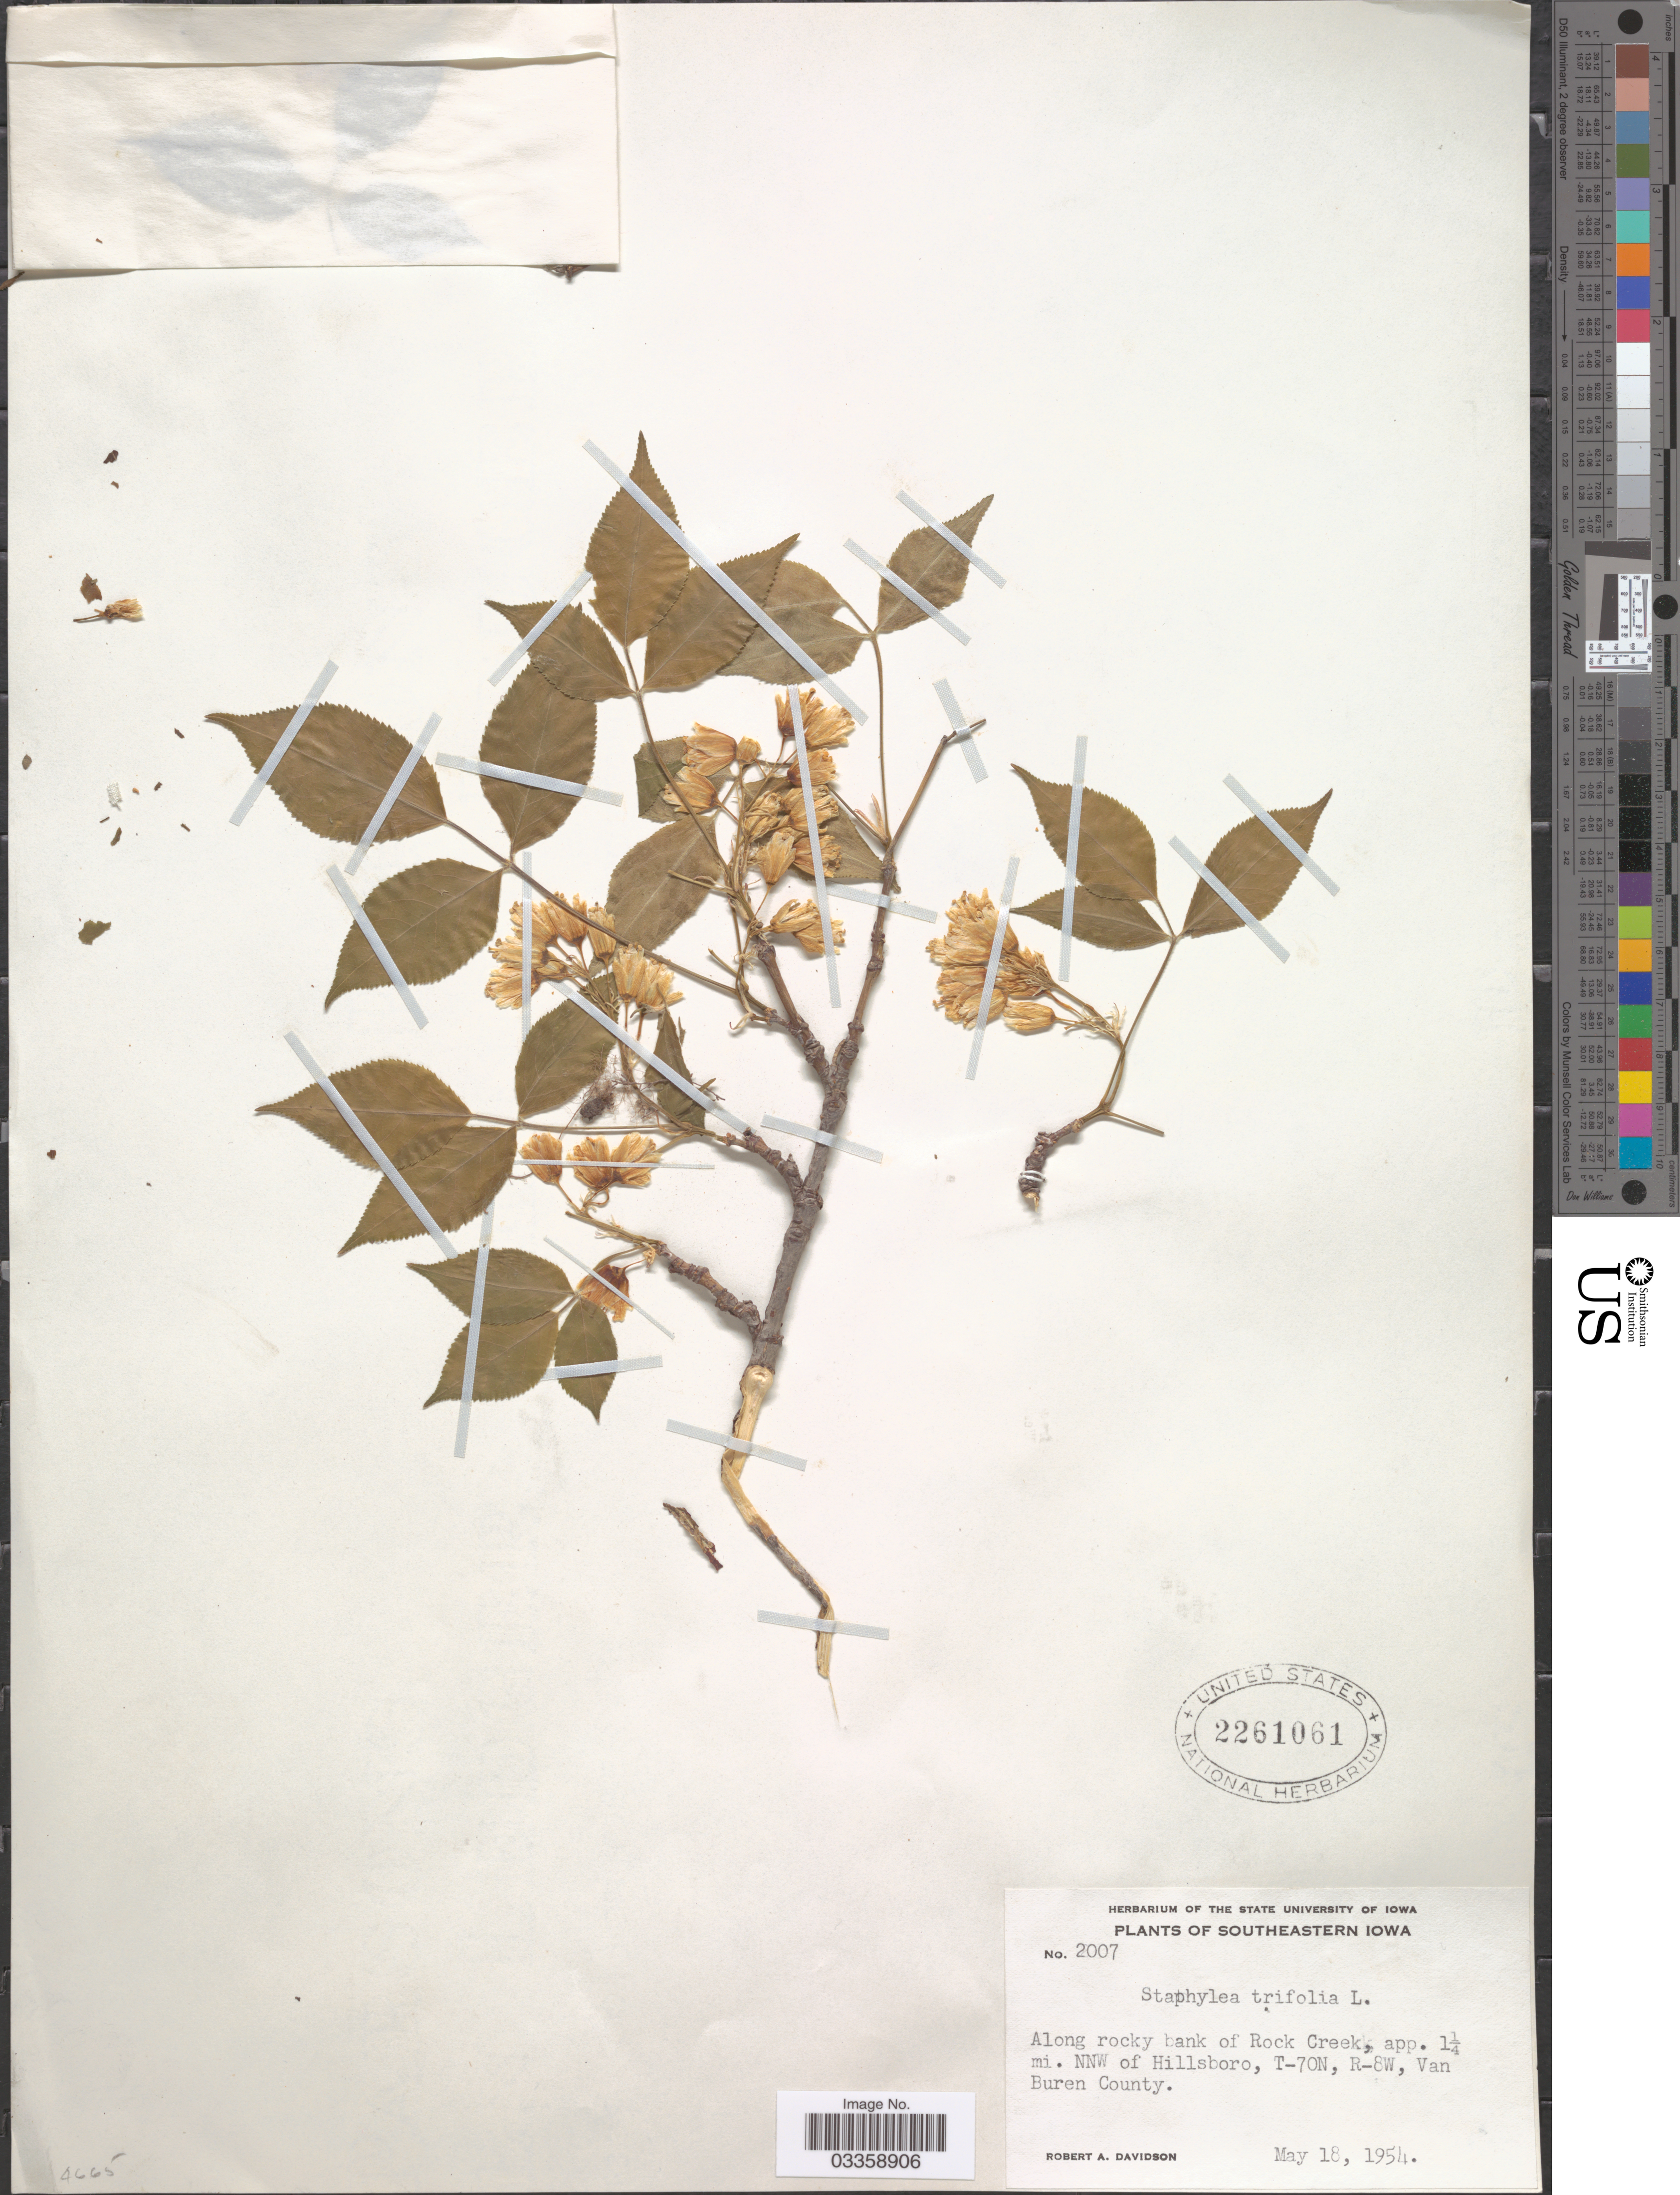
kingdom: Plantae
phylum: Tracheophyta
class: Magnoliopsida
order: Crossosomatales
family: Staphyleaceae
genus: Staphylea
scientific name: Staphylea trifolia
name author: L.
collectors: R. A. Davidson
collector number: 2007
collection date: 1954-05-18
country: United States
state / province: Iowa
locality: Southeastern Iowa. Along rocky bank of Rock Creek, app. 1¼ mi. NNW of Hillsboro, T-70N, R-8W, Van Buren County.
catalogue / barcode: US 2261061